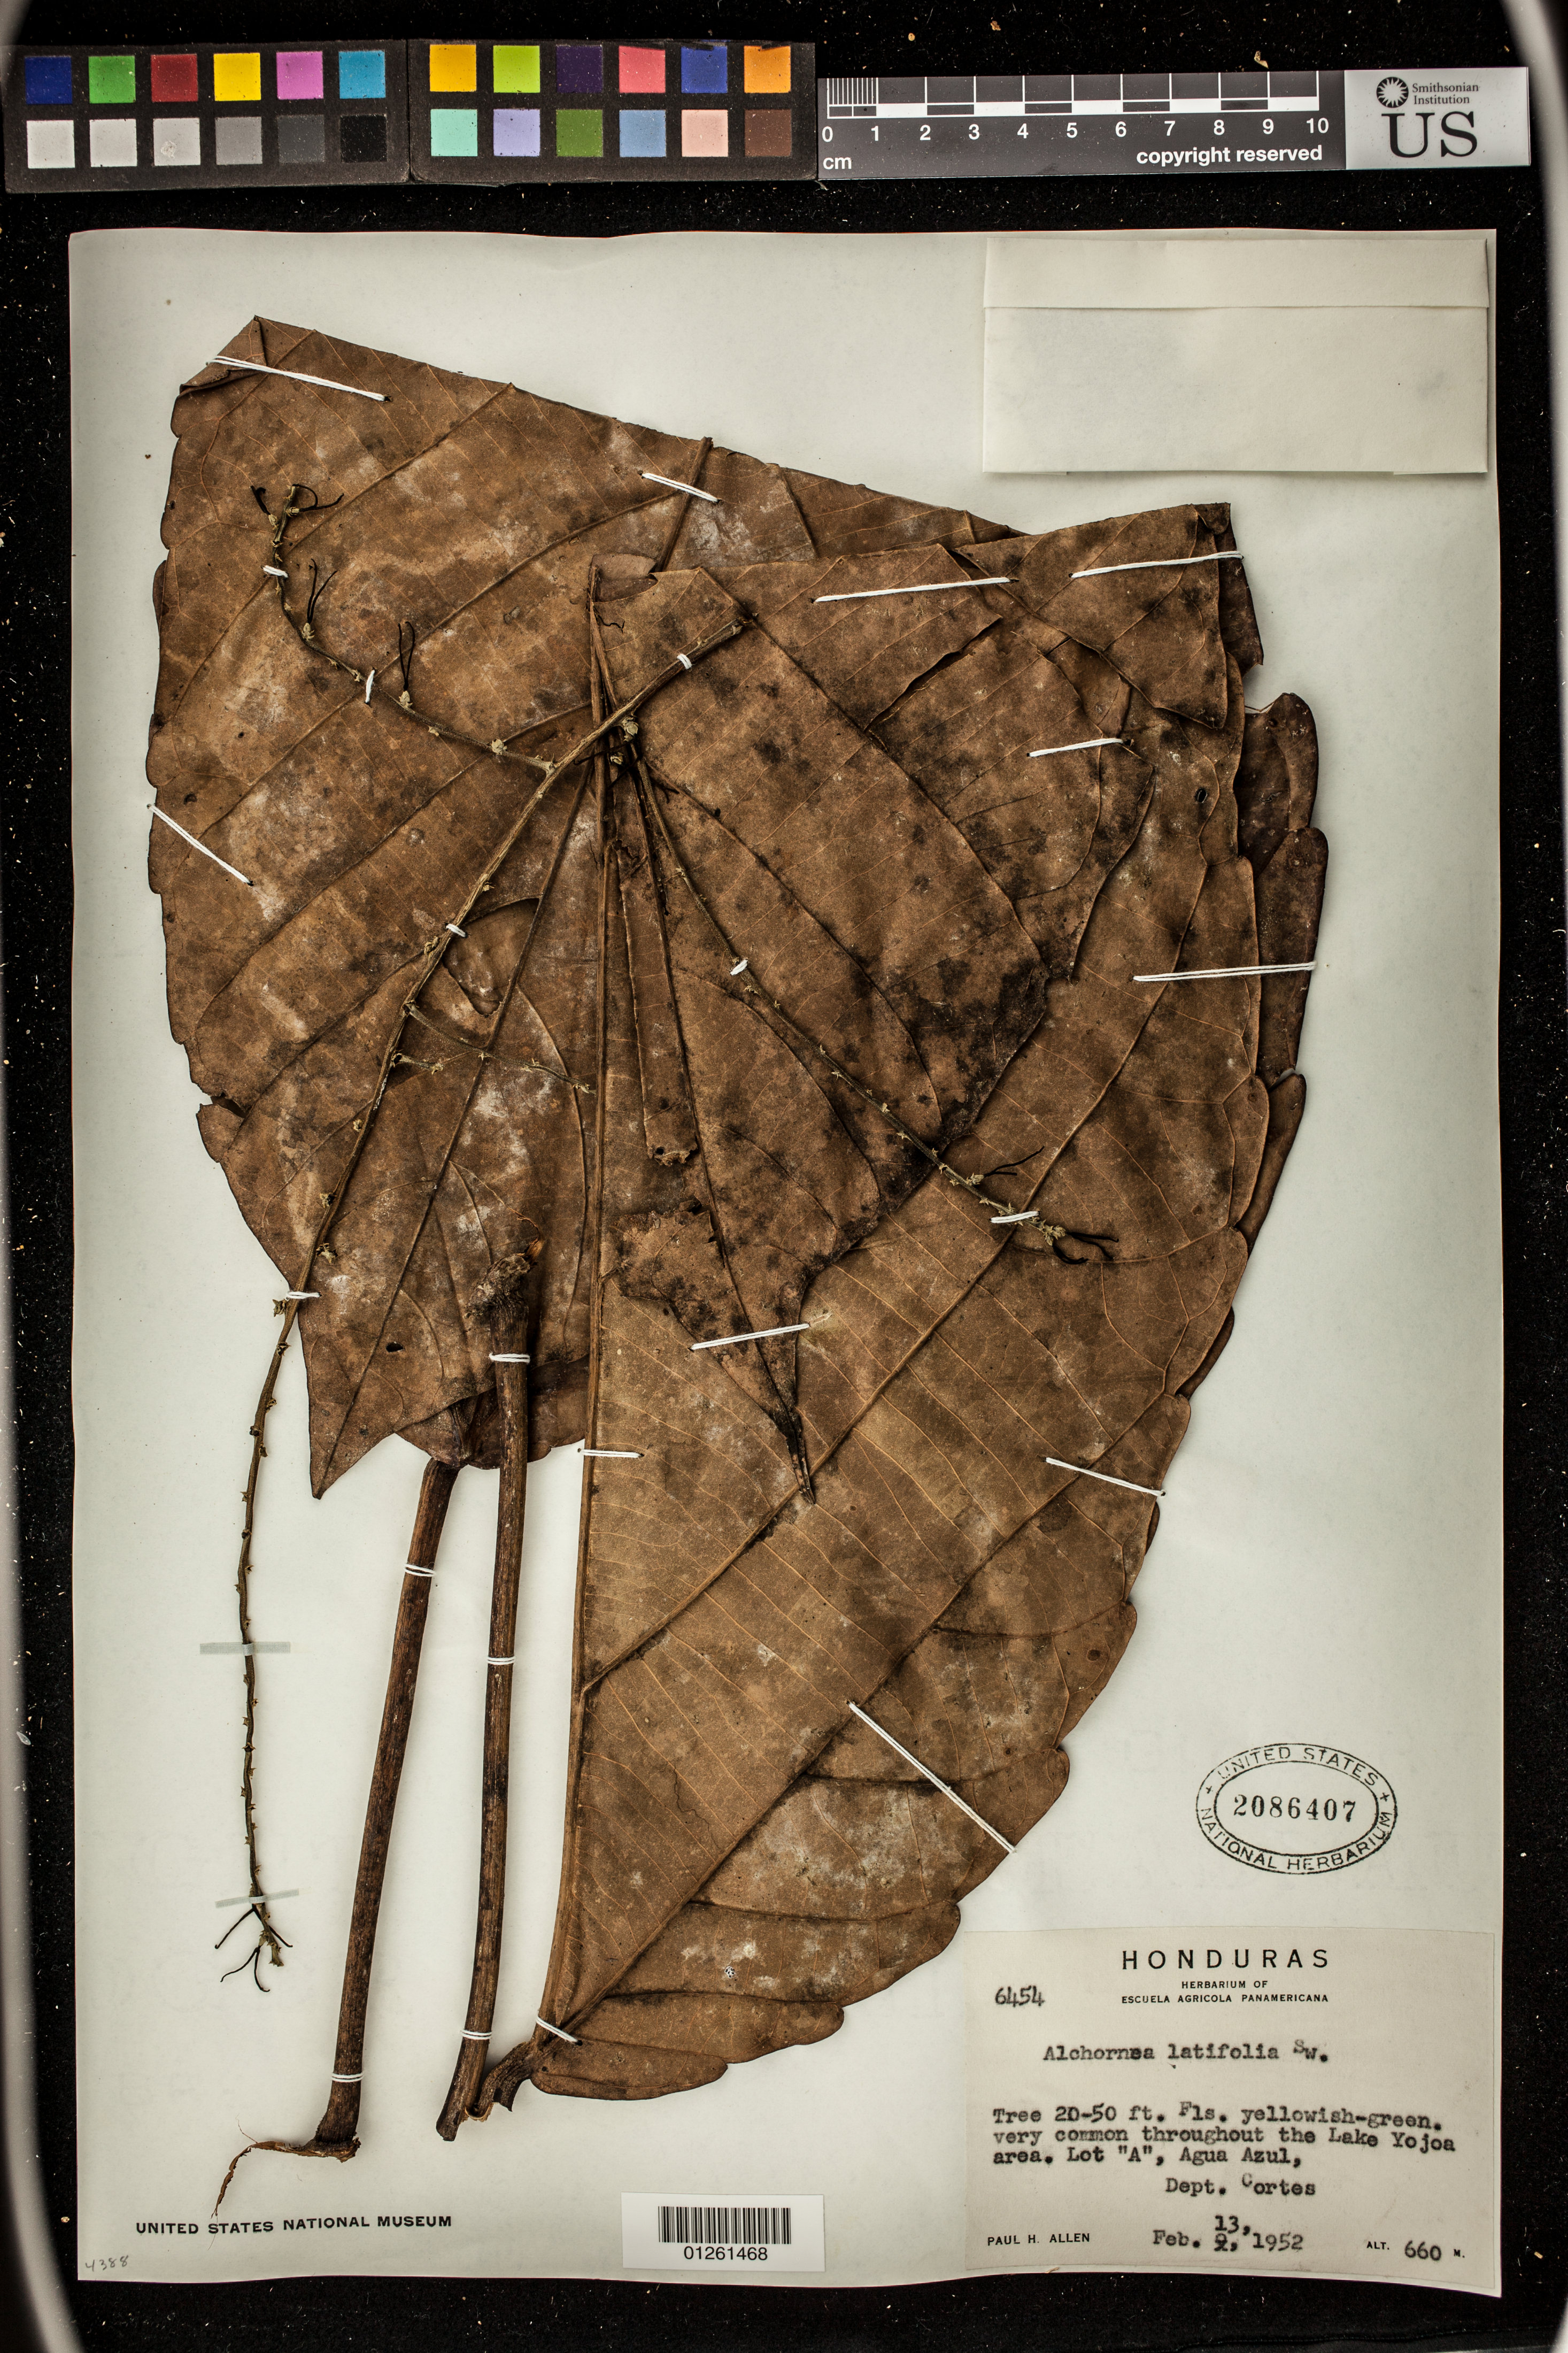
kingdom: Plantae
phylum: Tracheophyta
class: Magnoliopsida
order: Malpighiales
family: Euphorbiaceae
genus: Alchornea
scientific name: Alchornea latifolia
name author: Sw.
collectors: P. H. Allen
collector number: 6454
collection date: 1952-02-13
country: Honduras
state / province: Cortés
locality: Lake Yojoa area. Lot "A", Agua Azul.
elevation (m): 660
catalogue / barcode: US 2086407